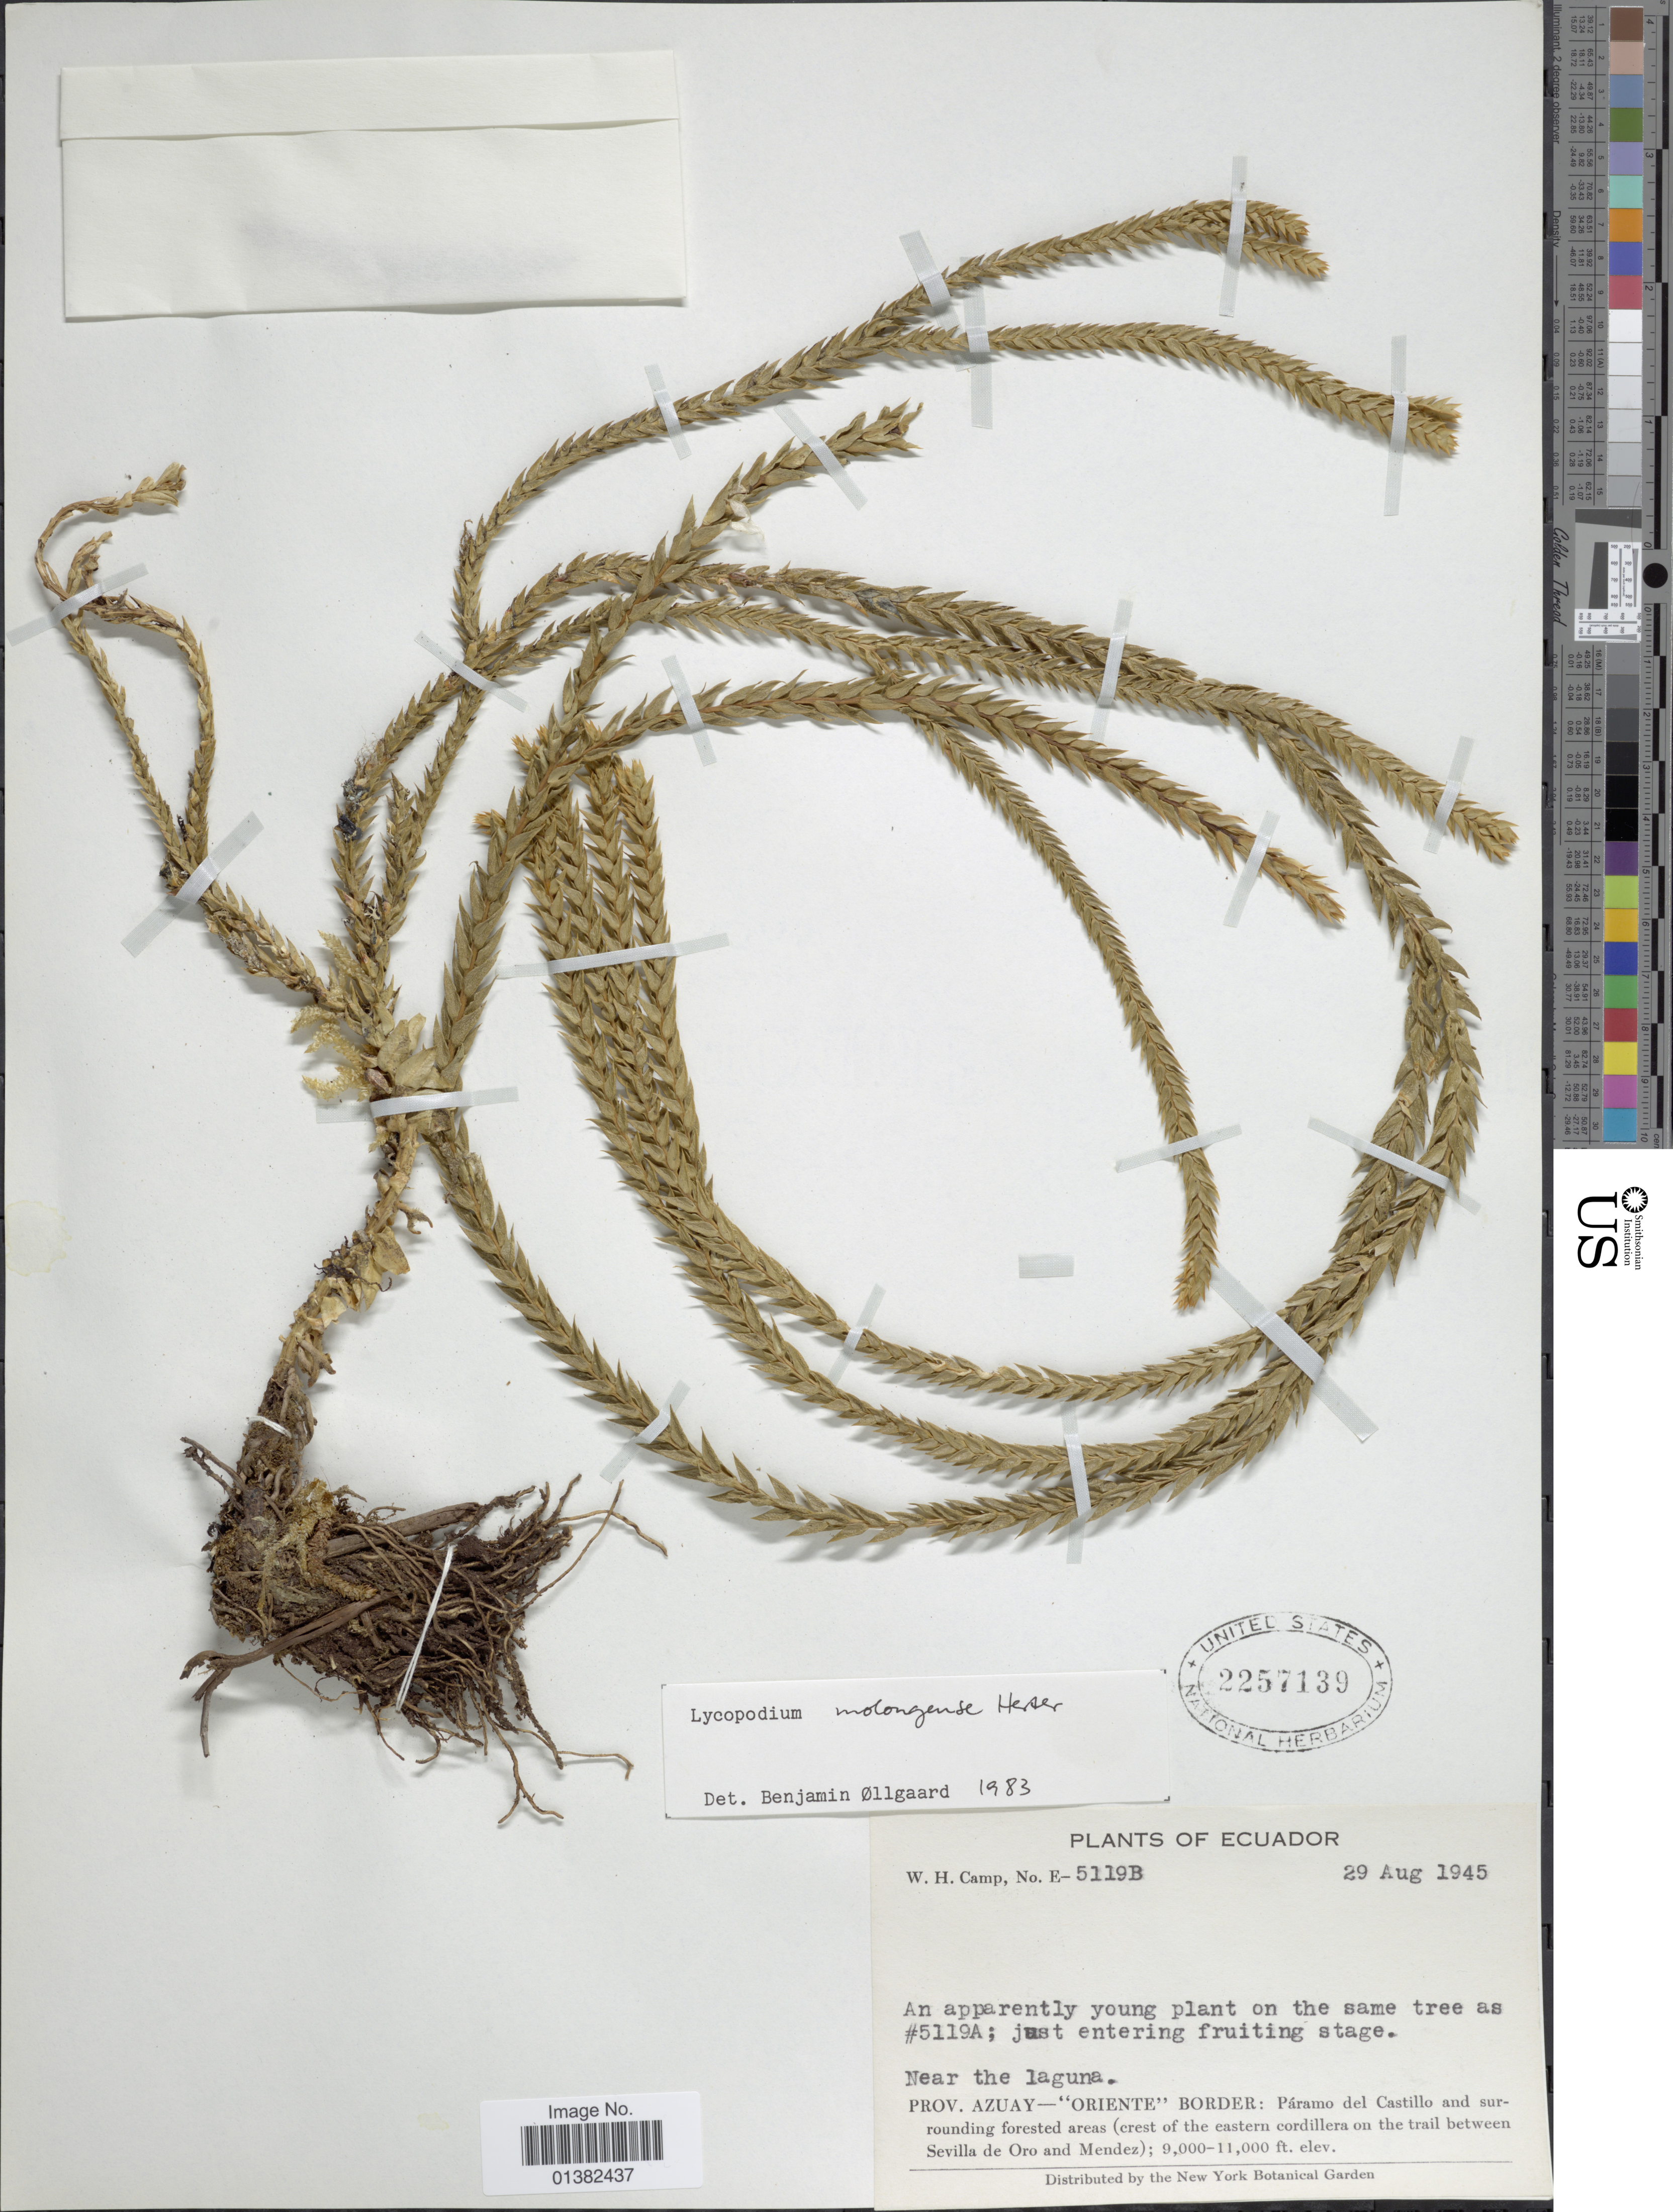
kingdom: Plantae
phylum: Tracheophyta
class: Lycopodiopsida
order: Lycopodiales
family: Lycopodiaceae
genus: Phlegmariurus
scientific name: Phlegmariurus echinatus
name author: (Spring) B. Øllg.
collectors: W. H. Camp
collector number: E-5119B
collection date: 1945-08-29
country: Ecuador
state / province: Azuay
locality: Oriente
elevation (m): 2743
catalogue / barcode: US 2257139